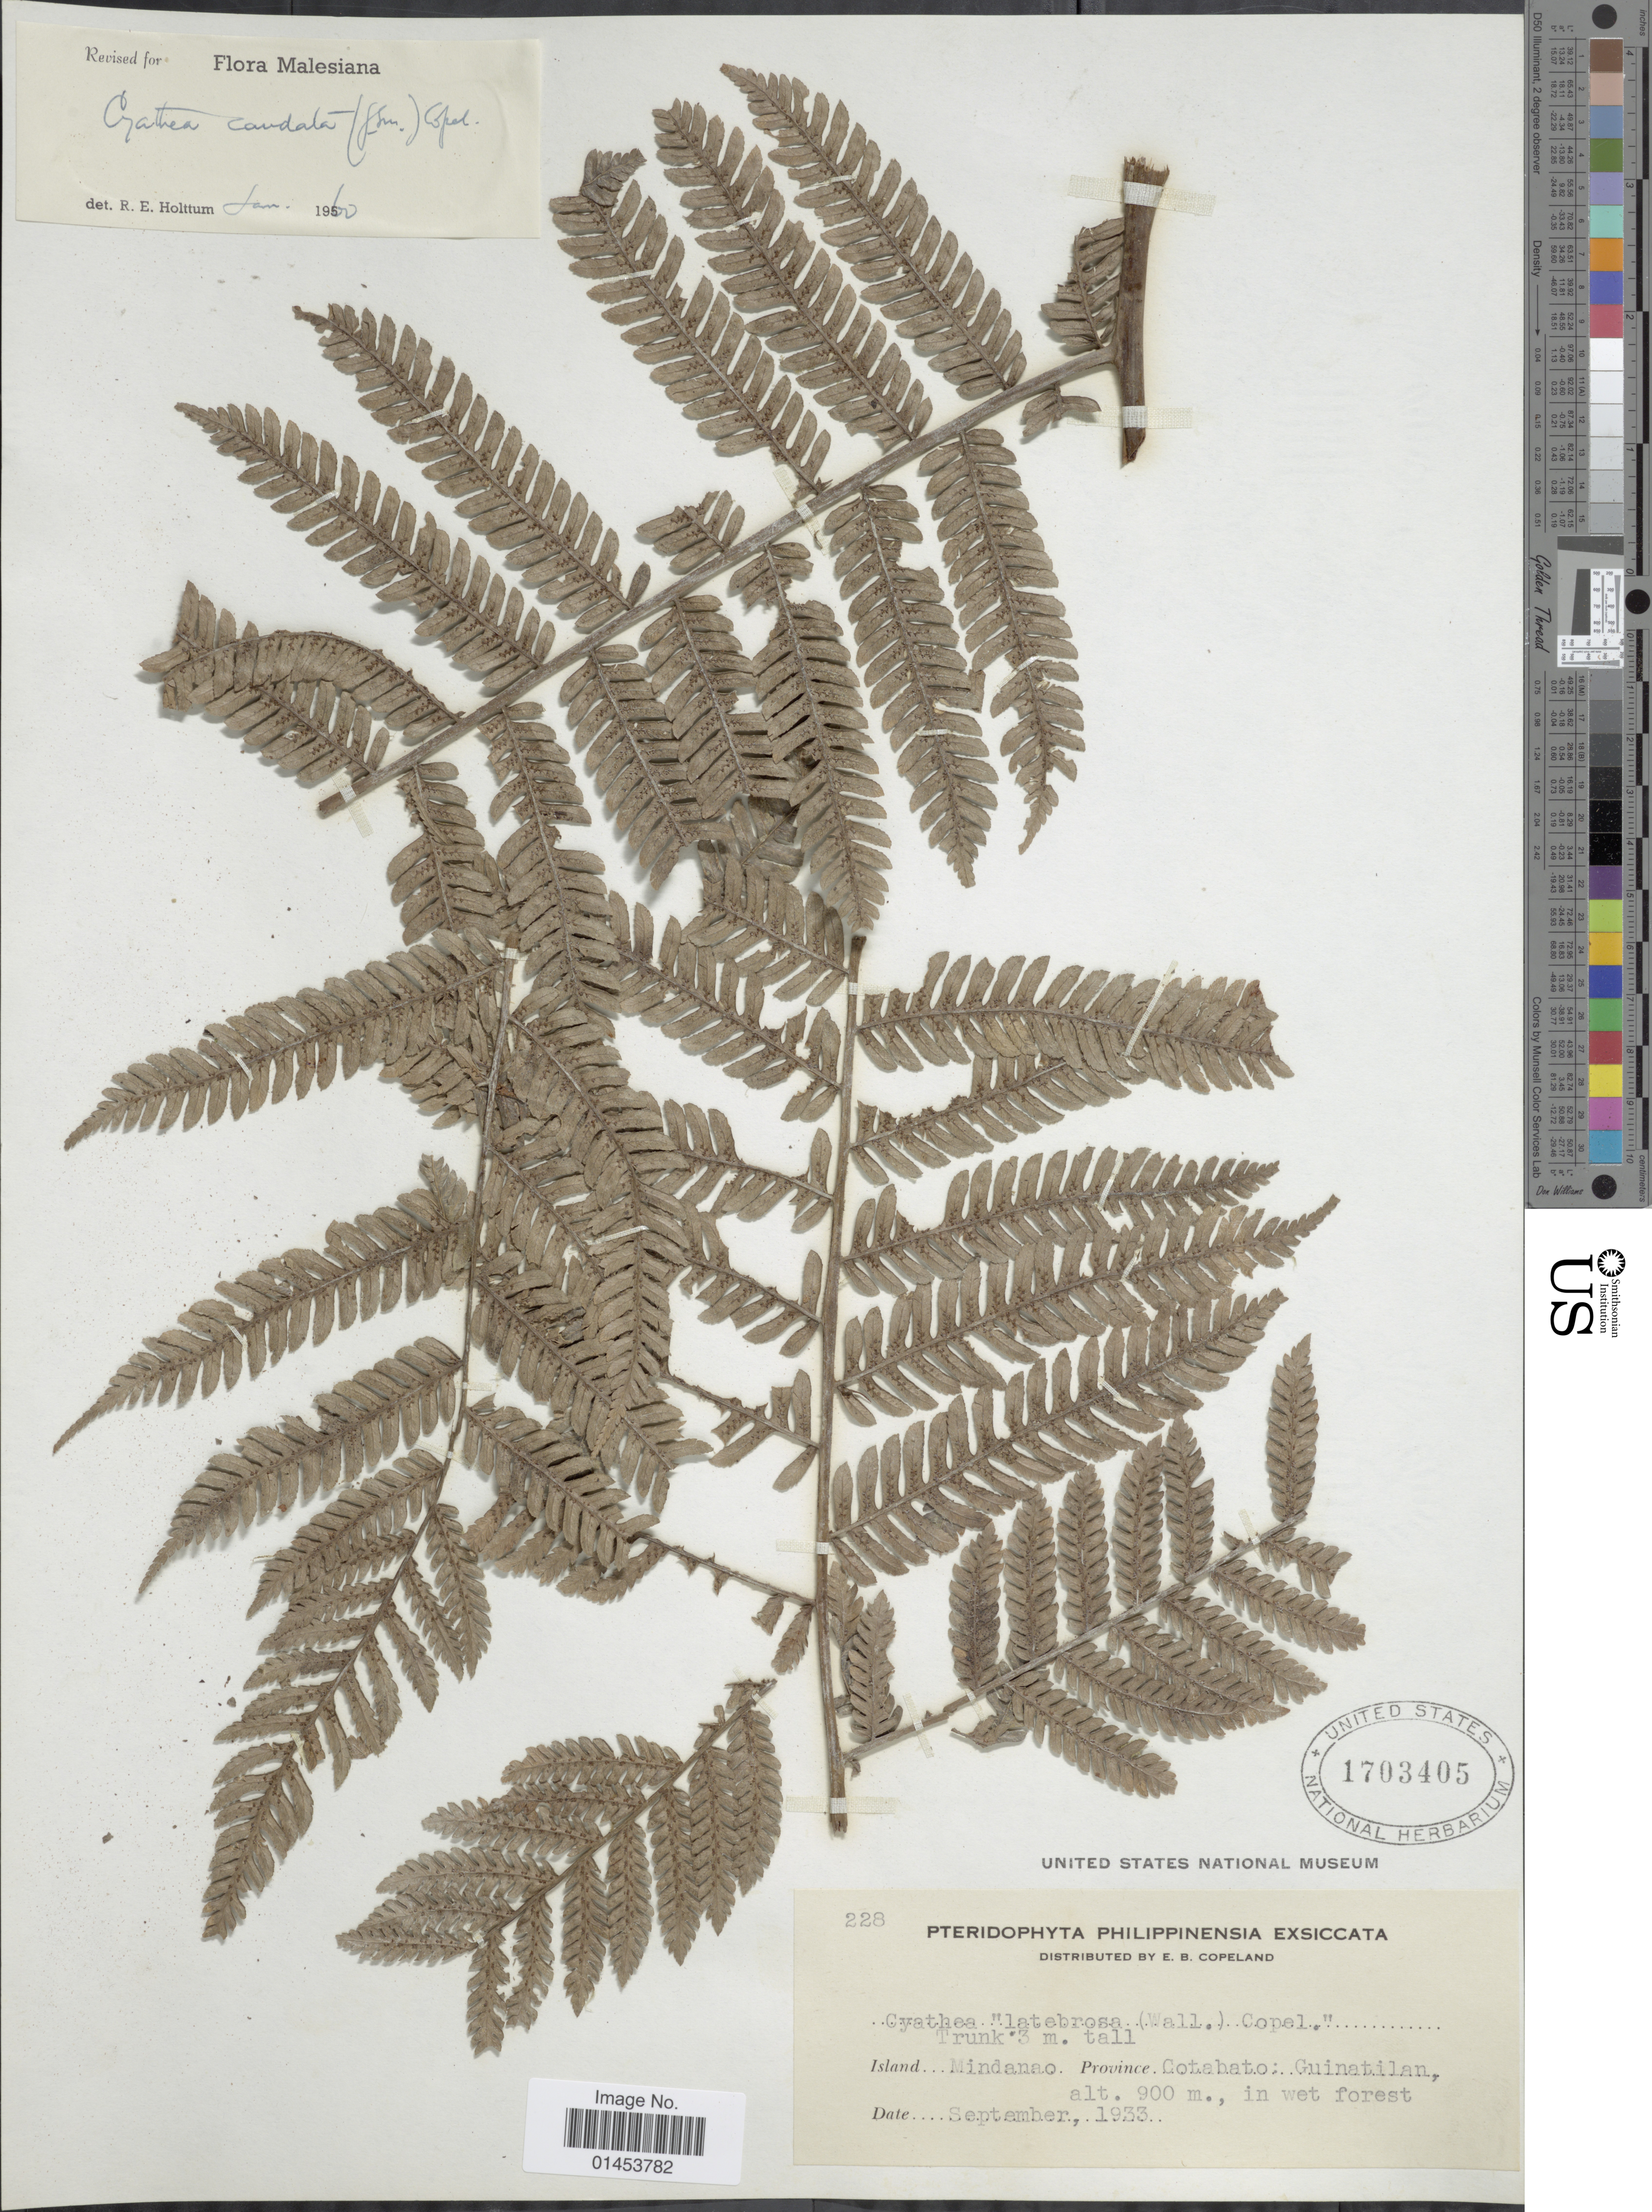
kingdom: Plantae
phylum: Tracheophyta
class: Polypodiopsida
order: Cyatheales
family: Cyatheaceae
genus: Cyathea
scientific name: Cyathea caudata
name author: (Hook.) Copel.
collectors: E. B. Copeland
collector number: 228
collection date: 1933-09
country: Philippines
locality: Island Mindanao, Province Cotabato; Guinatilan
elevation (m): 900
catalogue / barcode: US 1703405